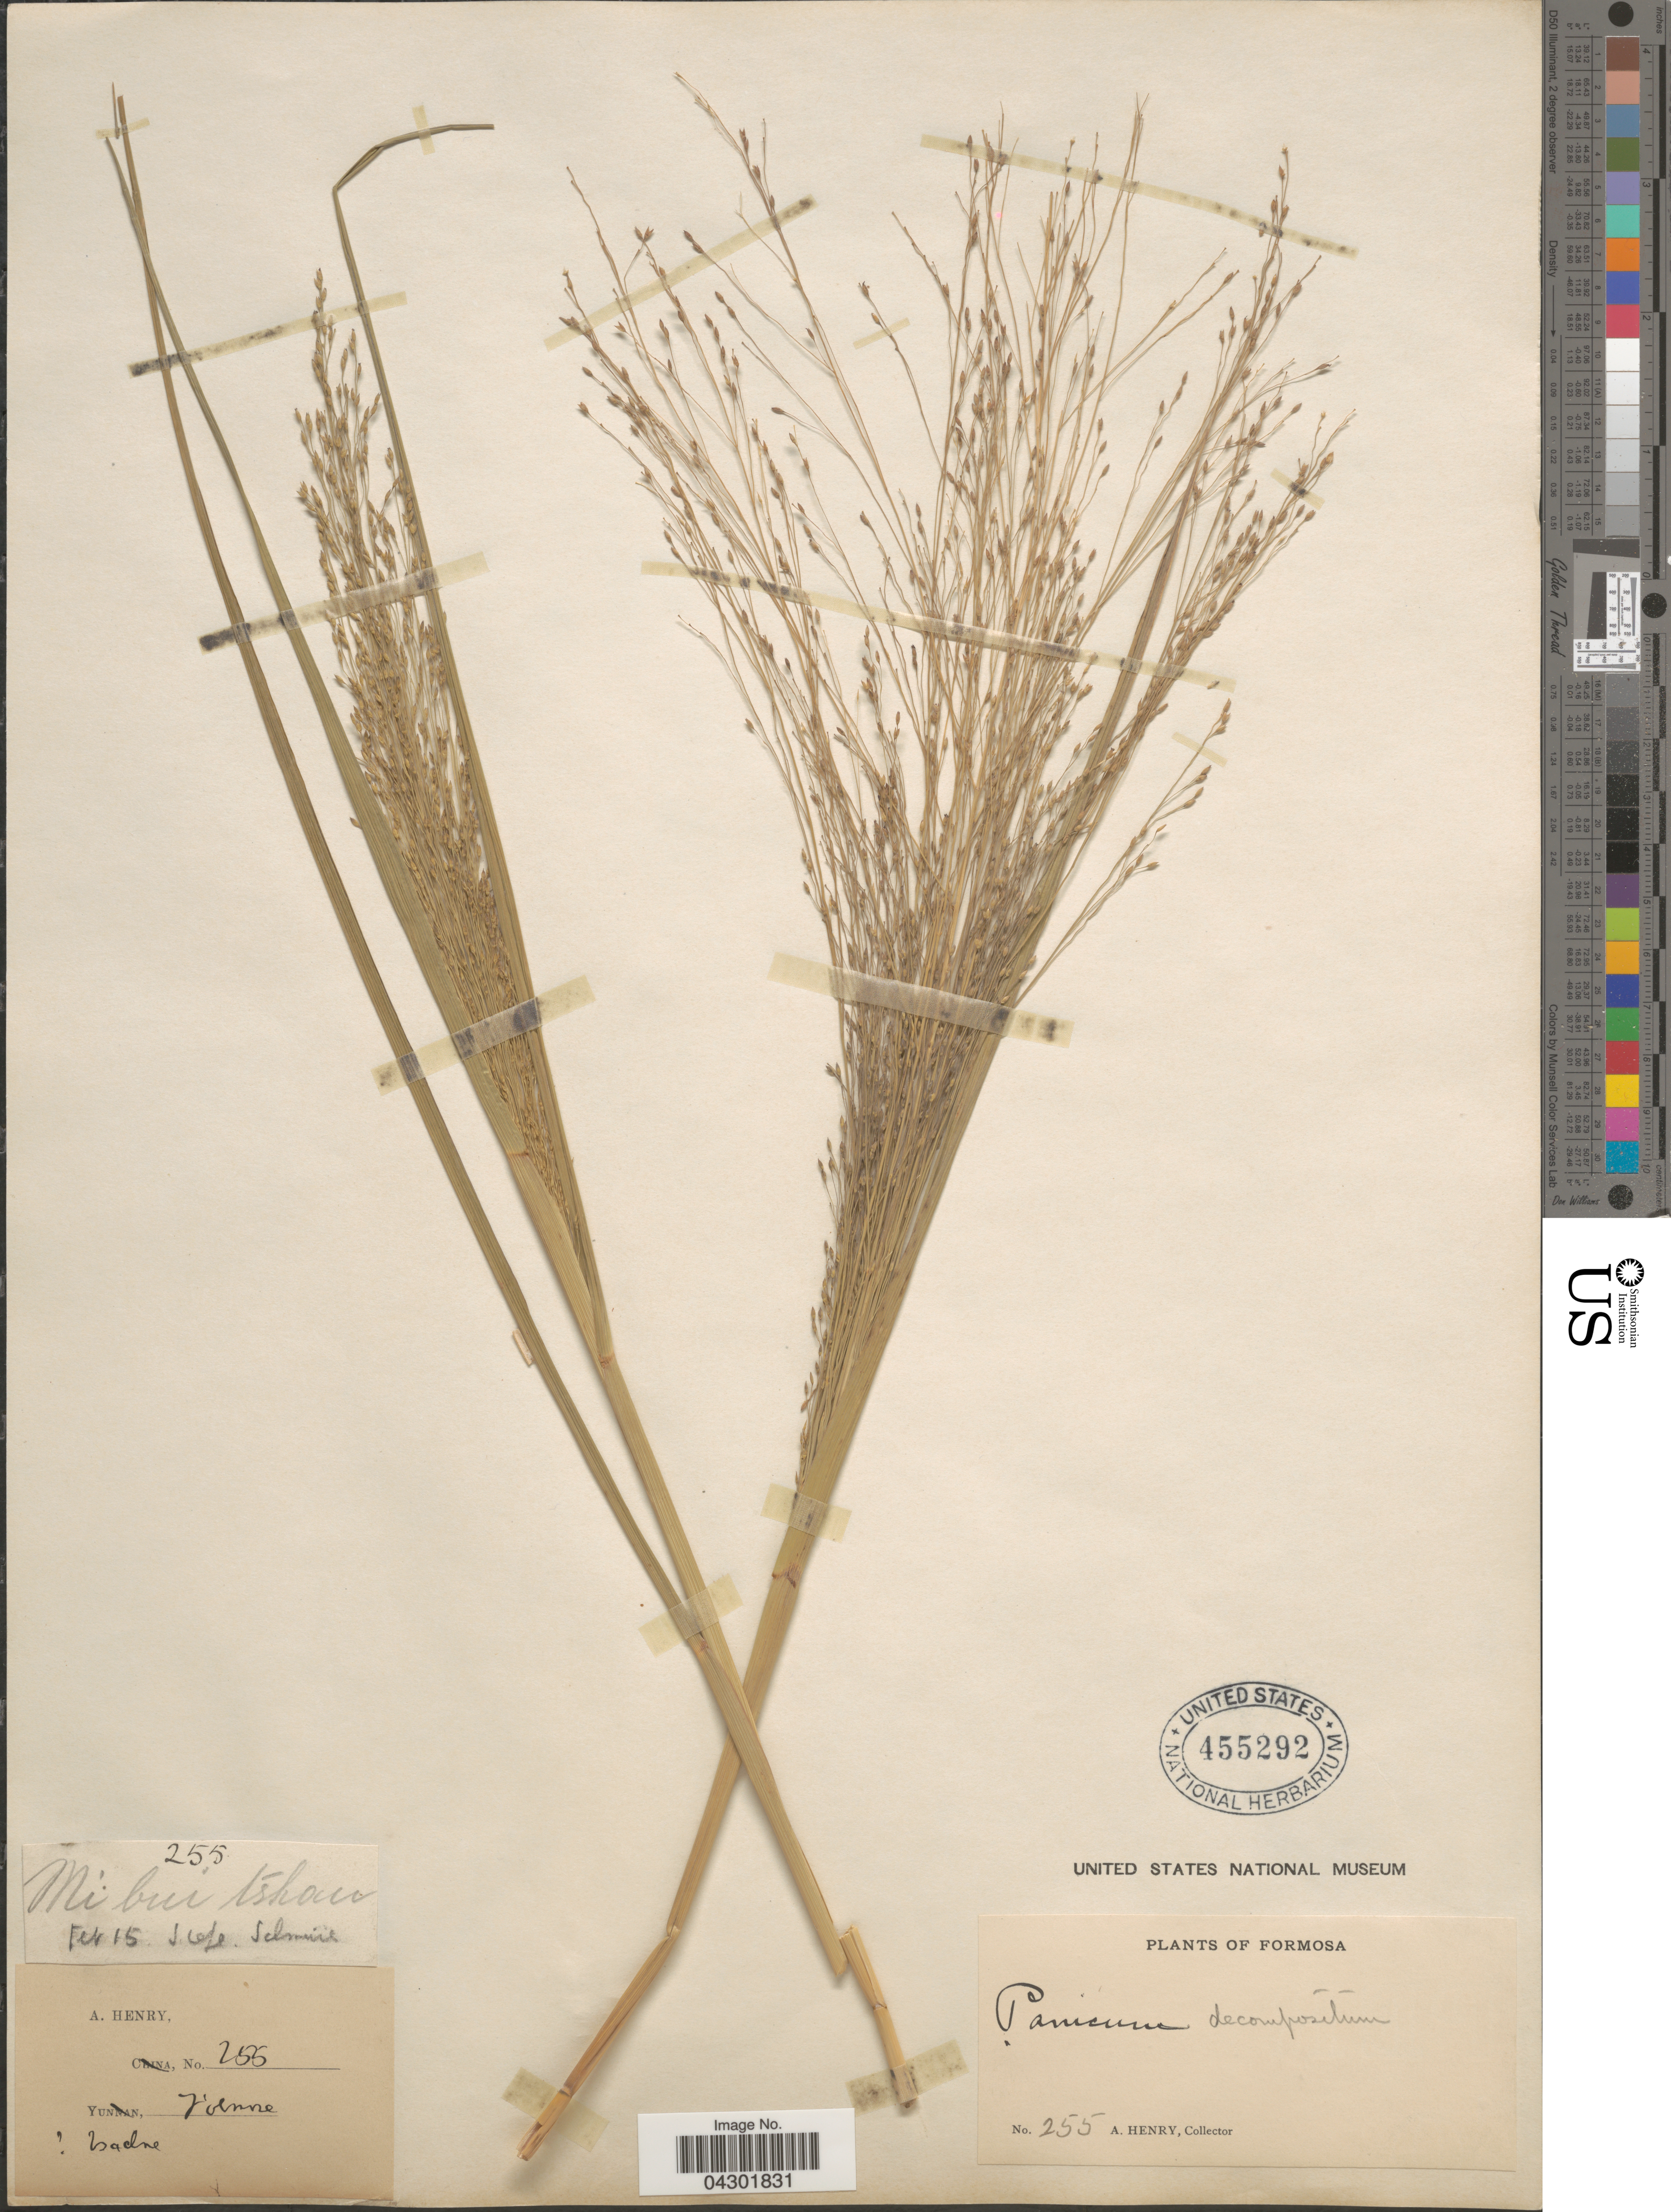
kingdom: Plantae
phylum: Tracheophyta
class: Liliopsida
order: Poales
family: Poaceae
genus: Panicum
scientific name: Panicum decompositum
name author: R. Br.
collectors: A. Henry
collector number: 255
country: Taiwan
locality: Formosa.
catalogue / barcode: US 455292